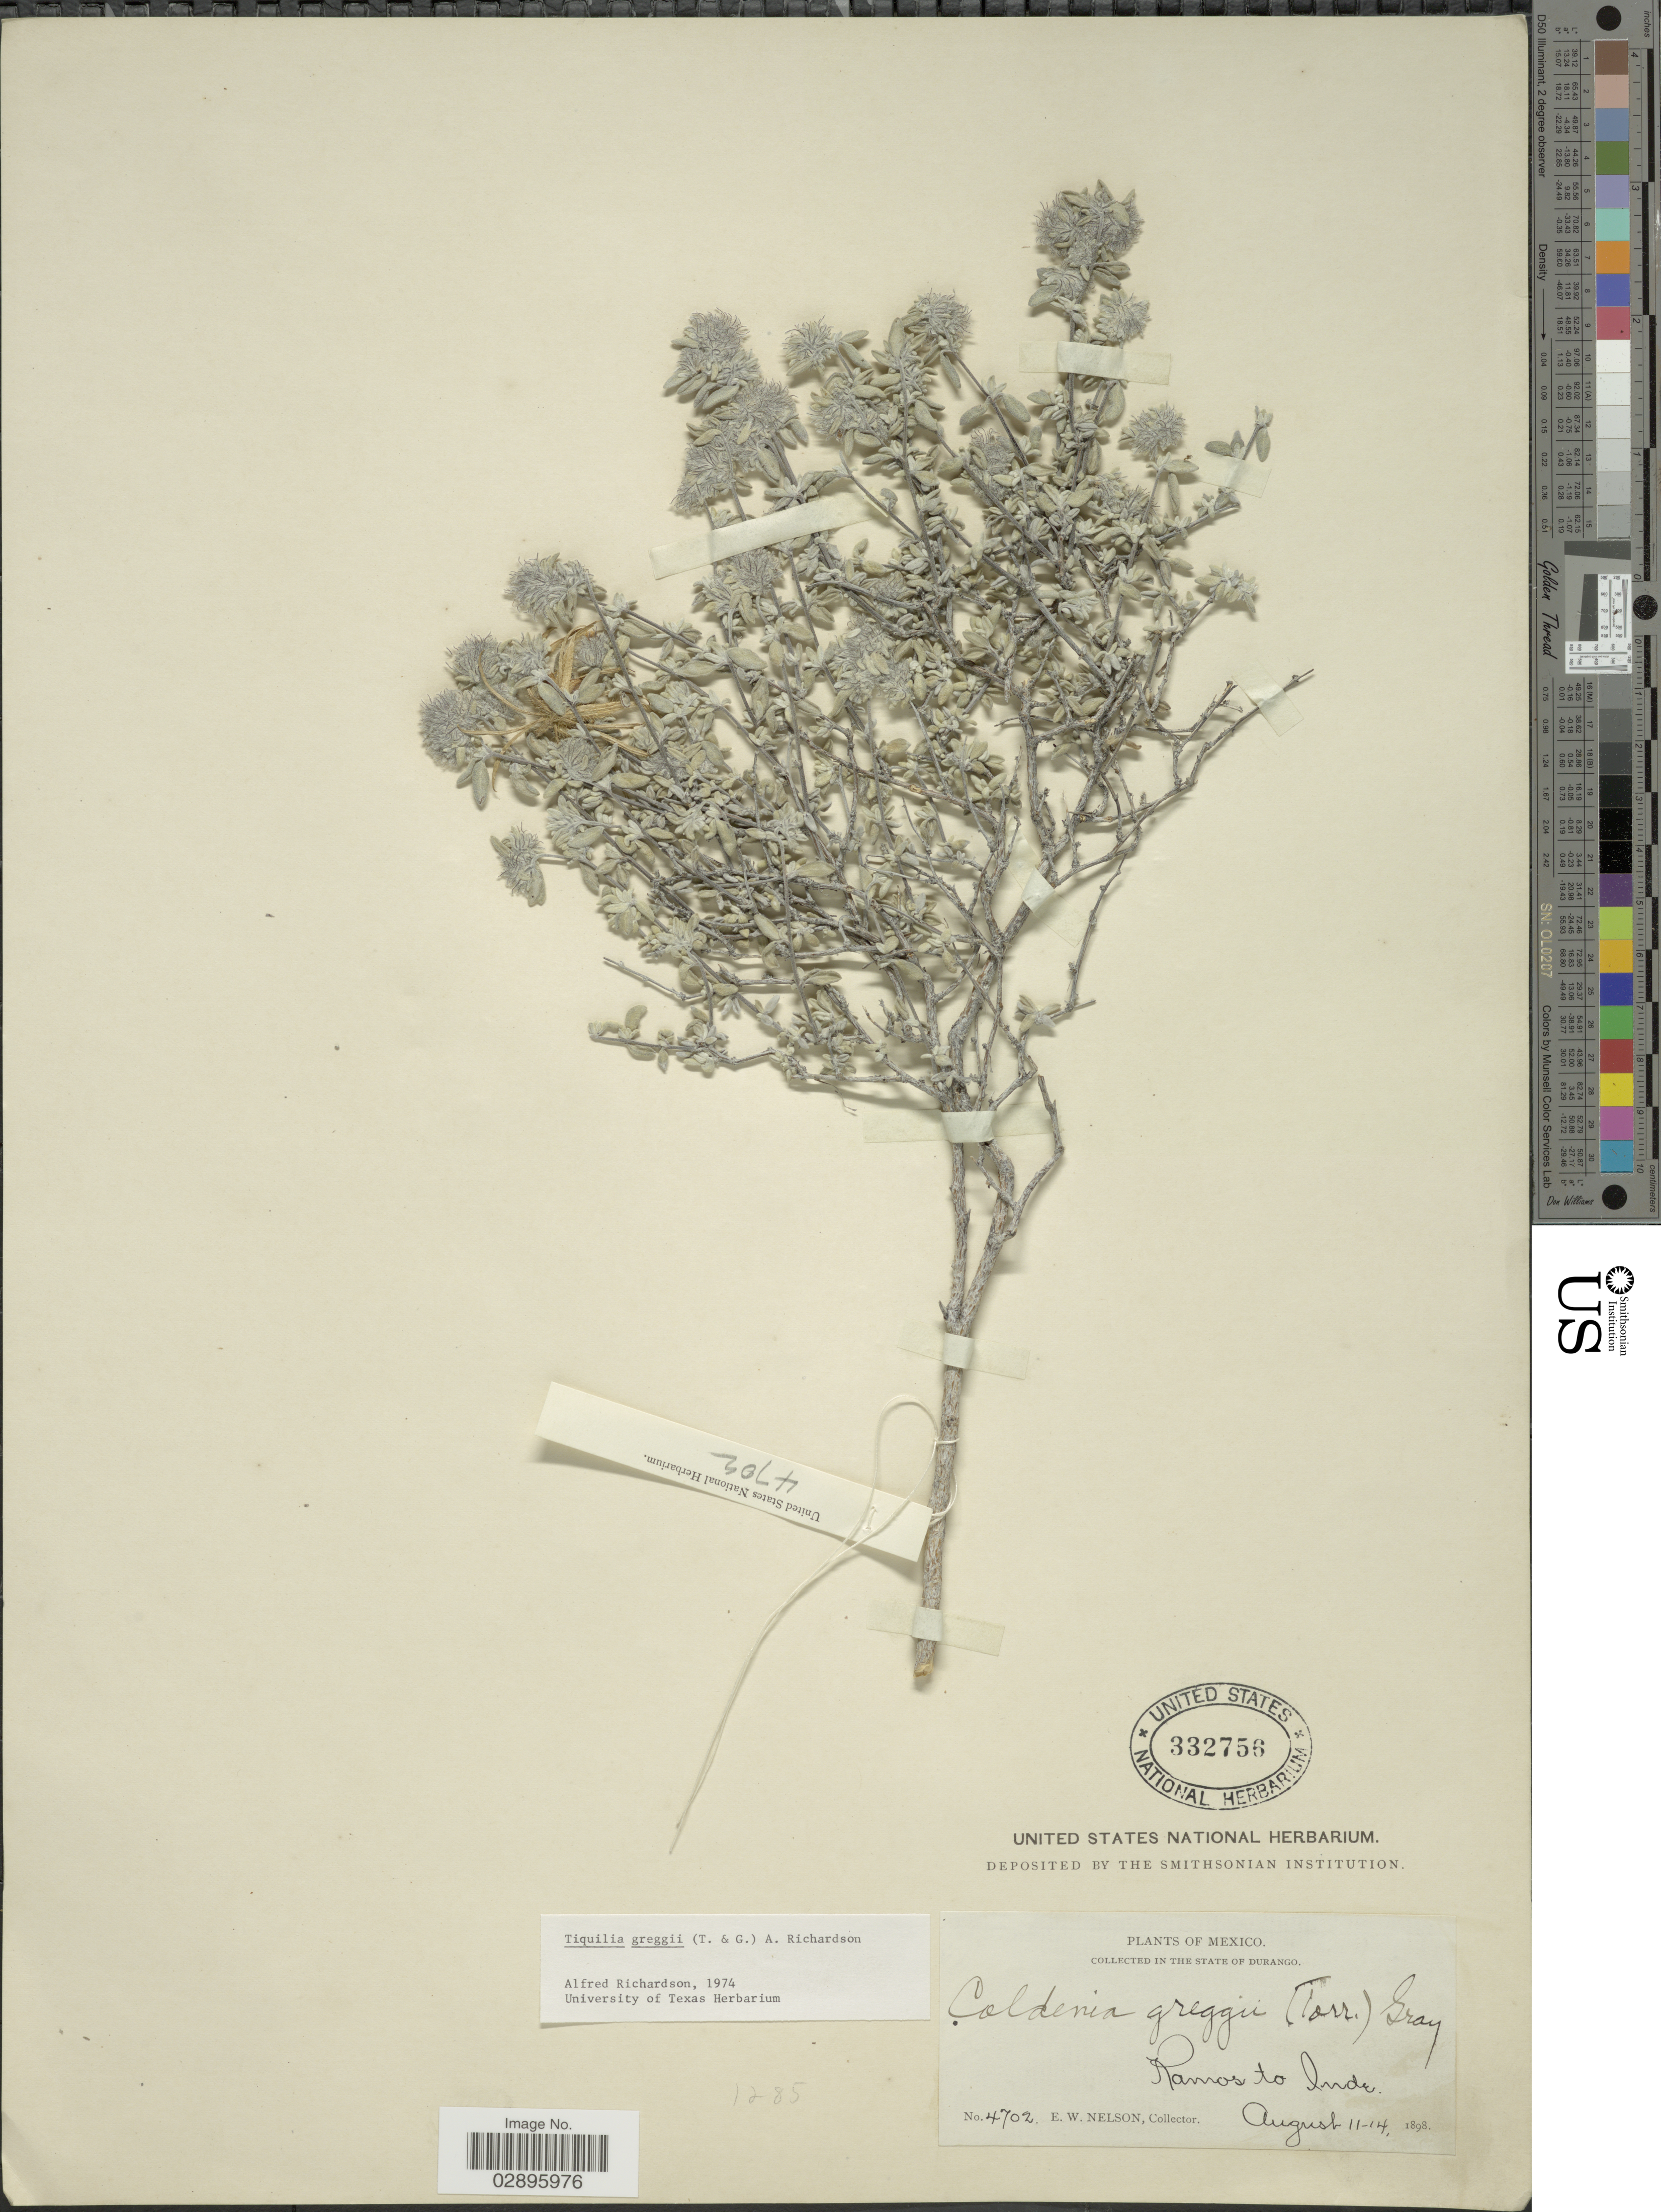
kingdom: Plantae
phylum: Tracheophyta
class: Magnoliopsida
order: Boraginales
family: Ehretiaceae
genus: Tiquilia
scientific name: Tiquilia greggii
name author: (Torr.) A.T. Richardson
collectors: E. W. Nelson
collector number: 4702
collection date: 1898-08-11/1898-08-14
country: Mexico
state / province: Durango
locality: Ramos to Inde.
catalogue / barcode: US 332756